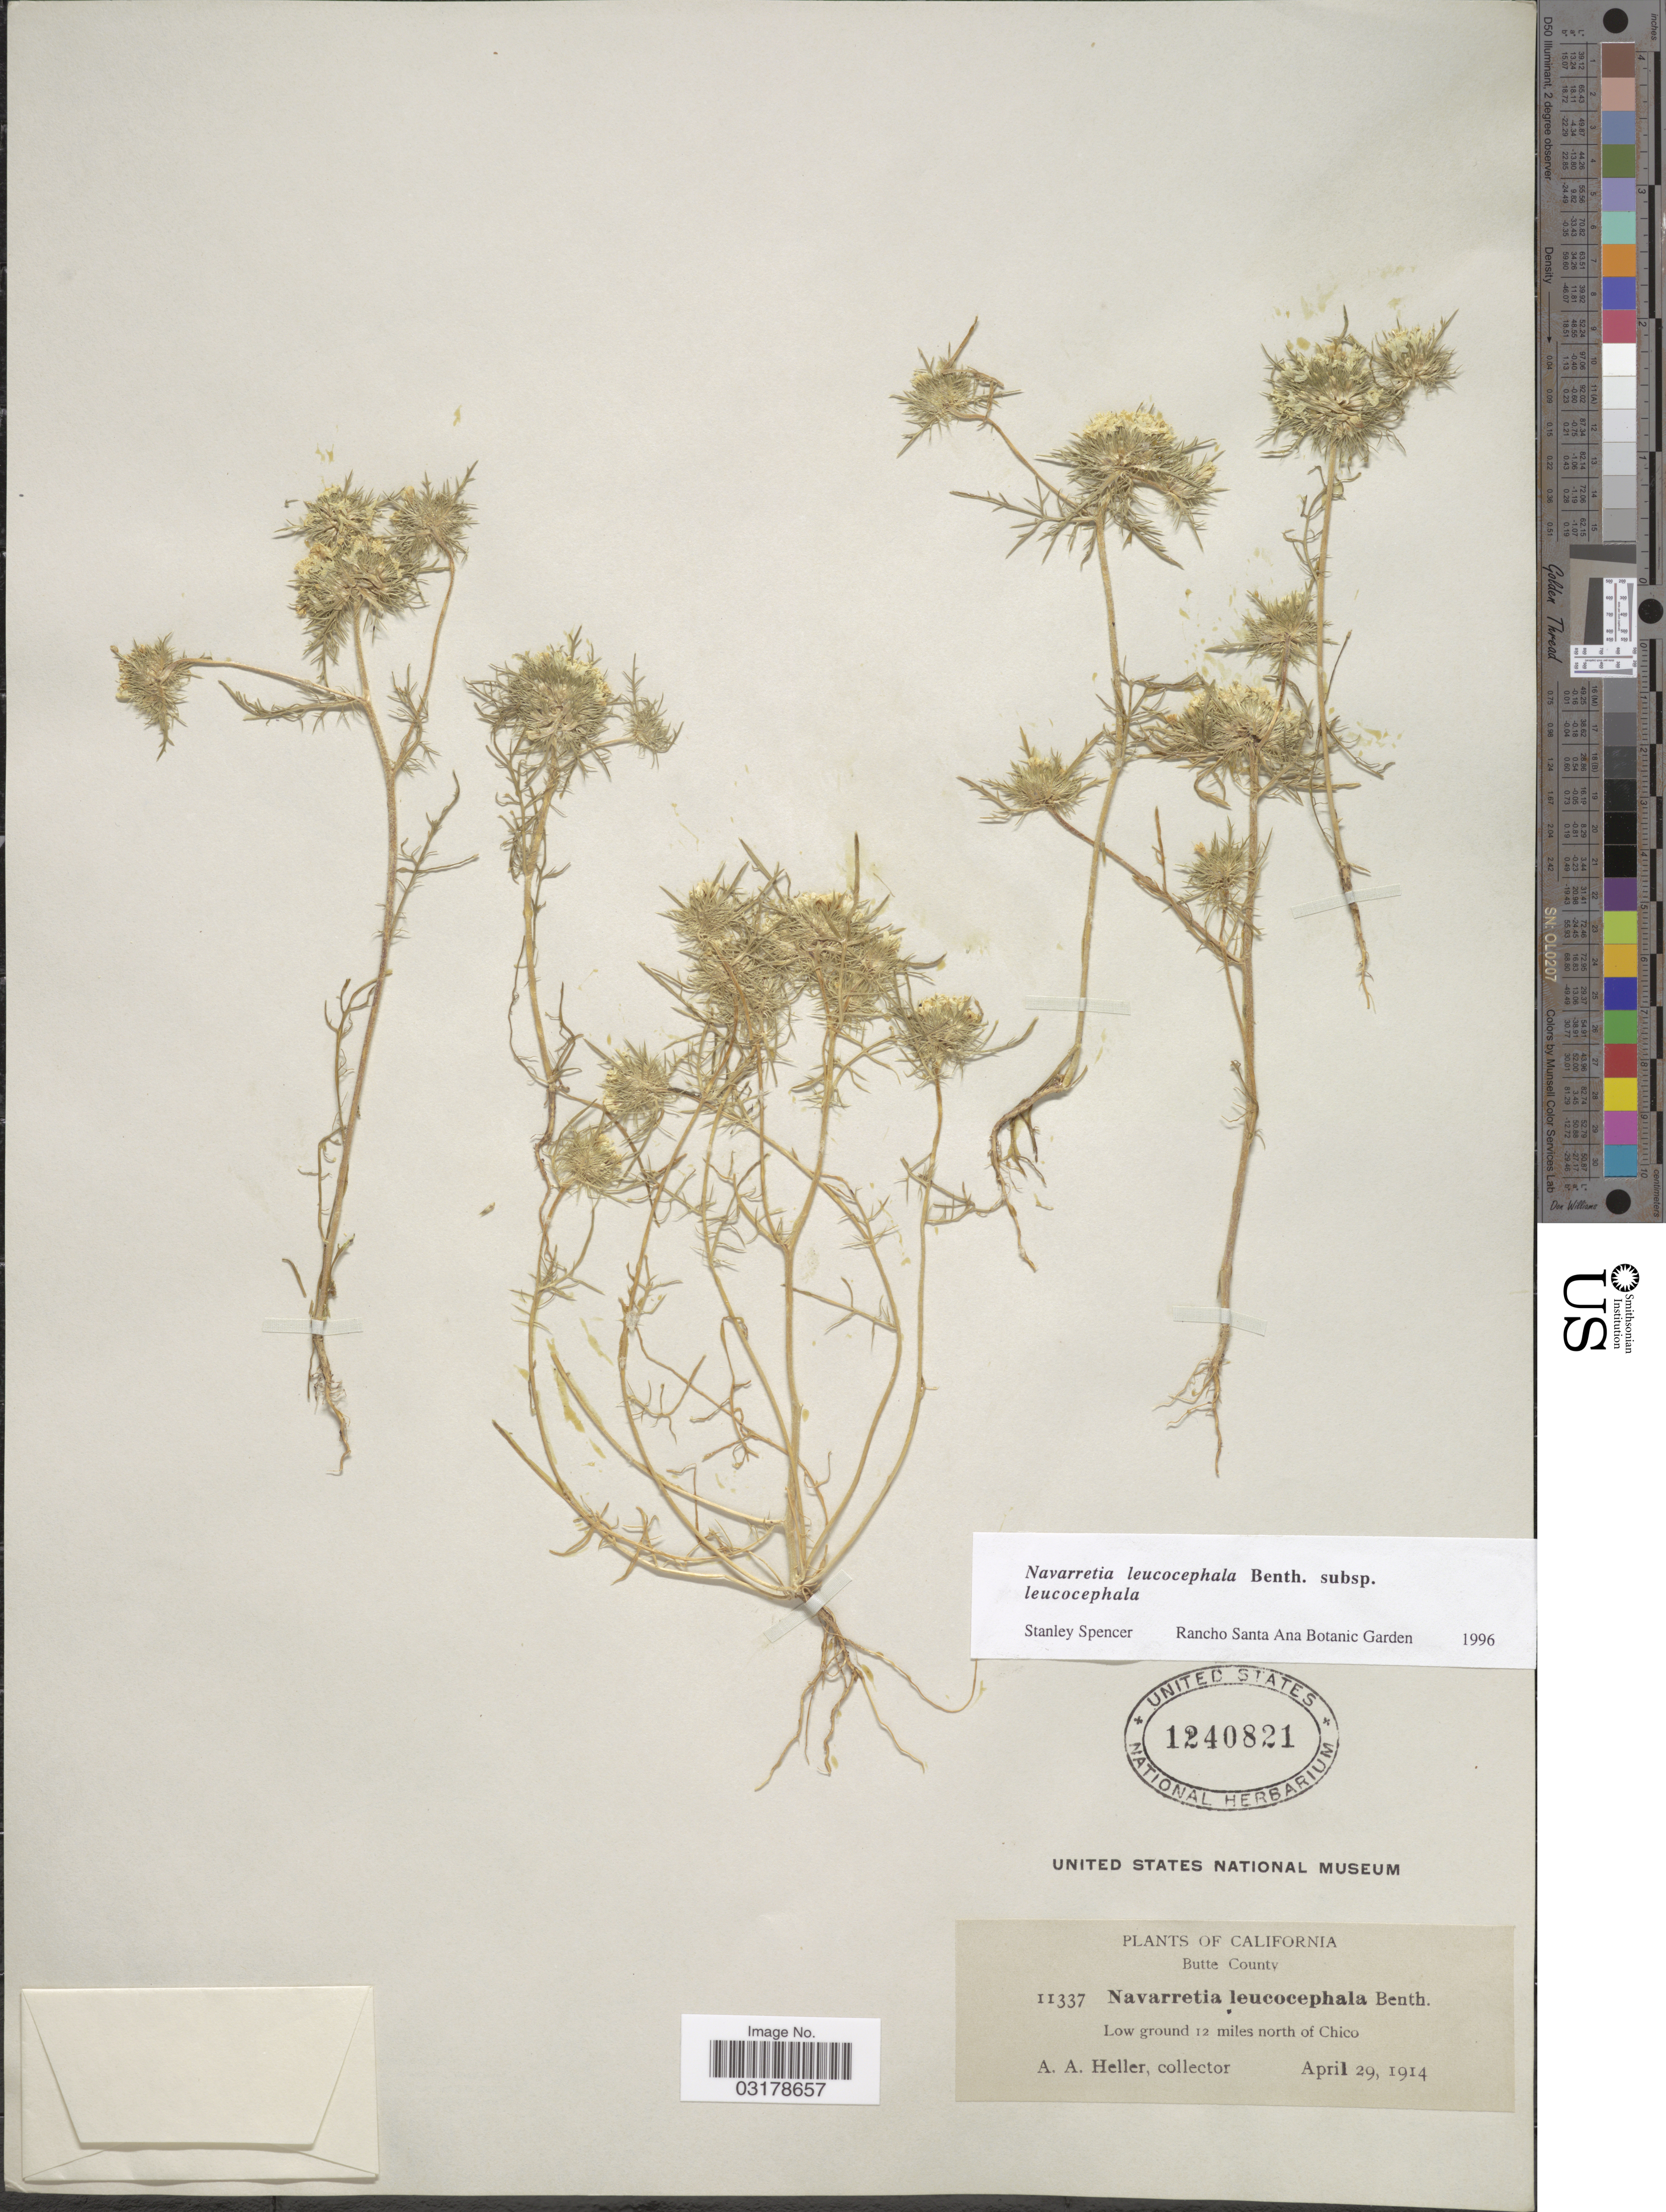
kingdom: Plantae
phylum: Tracheophyta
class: Magnoliopsida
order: Ericales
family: Polemoniaceae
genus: Navarretia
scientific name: Navarretia leucocephala subsp. leucocephala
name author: Benth.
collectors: A. A. Heller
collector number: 11337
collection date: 1914-04-29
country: United States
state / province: California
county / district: Butte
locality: Butte County. Low ground 12 miles north of Chico.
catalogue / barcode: US 1240821